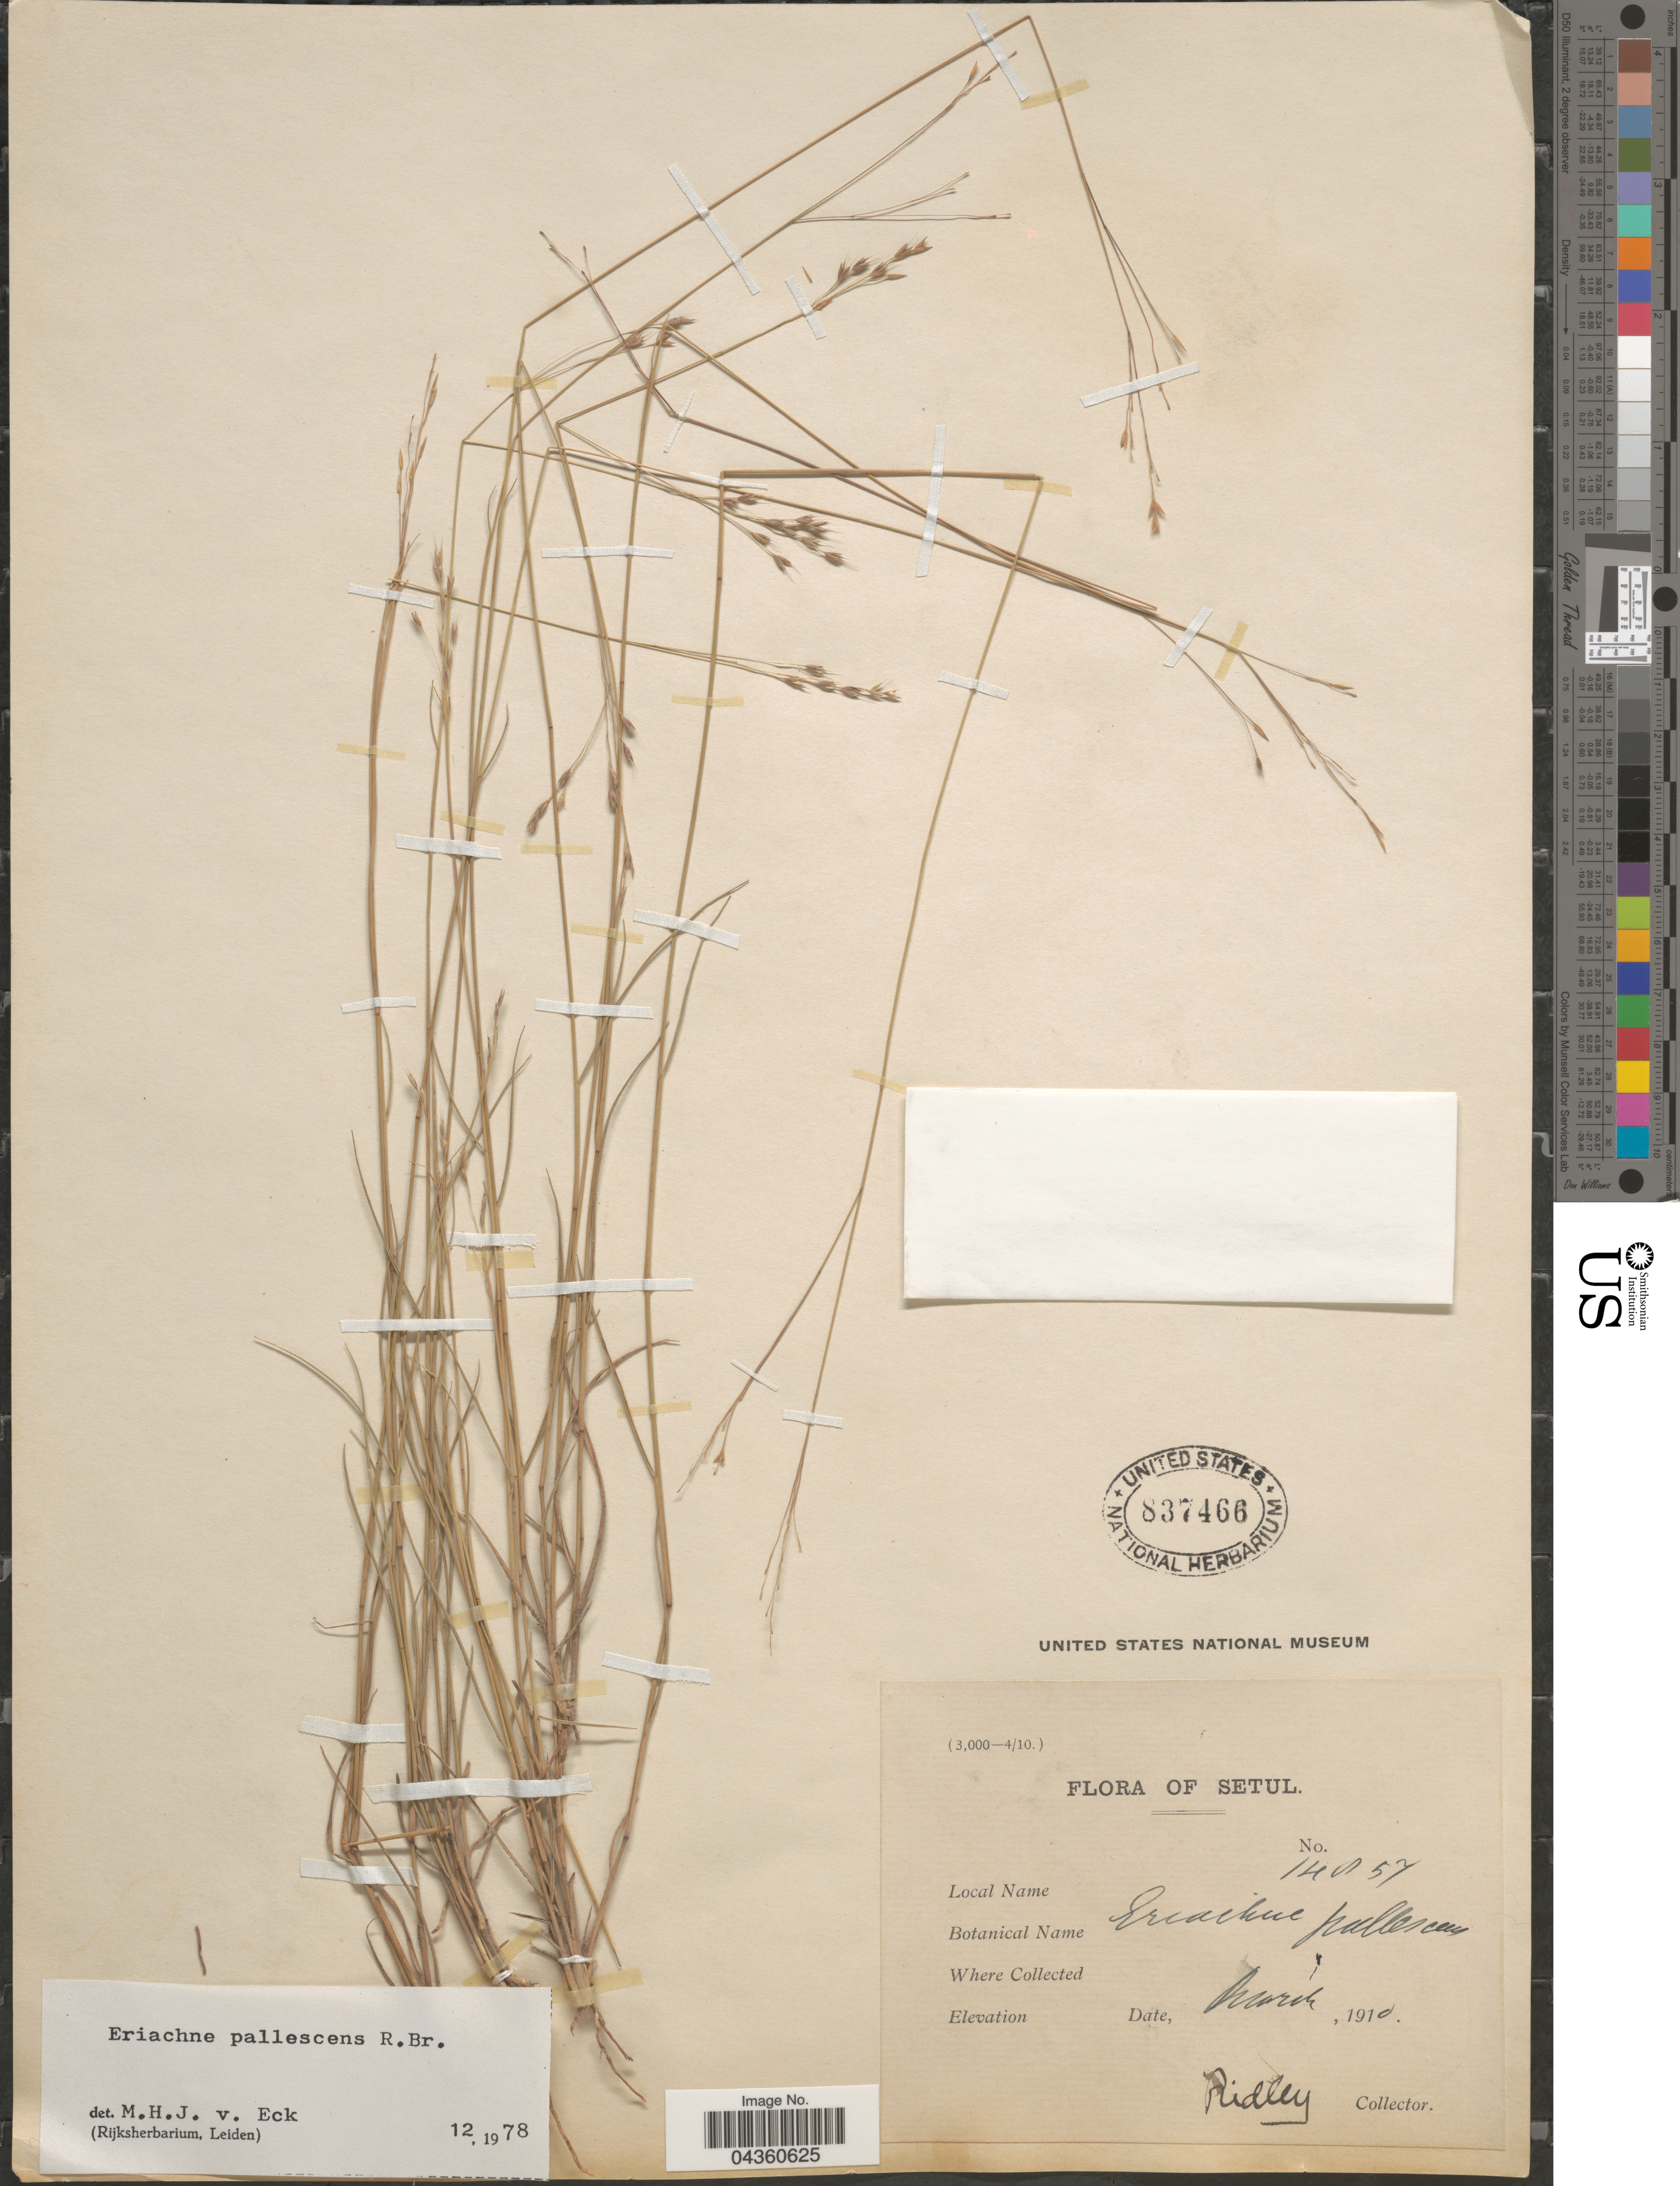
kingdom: Plantae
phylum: Tracheophyta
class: Liliopsida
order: Poales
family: Poaceae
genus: Eriachne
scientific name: Eriachne pallescens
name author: R. Br.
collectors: -. Ridley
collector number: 14857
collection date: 1910-03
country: Malaysia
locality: Setul.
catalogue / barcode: US 837466